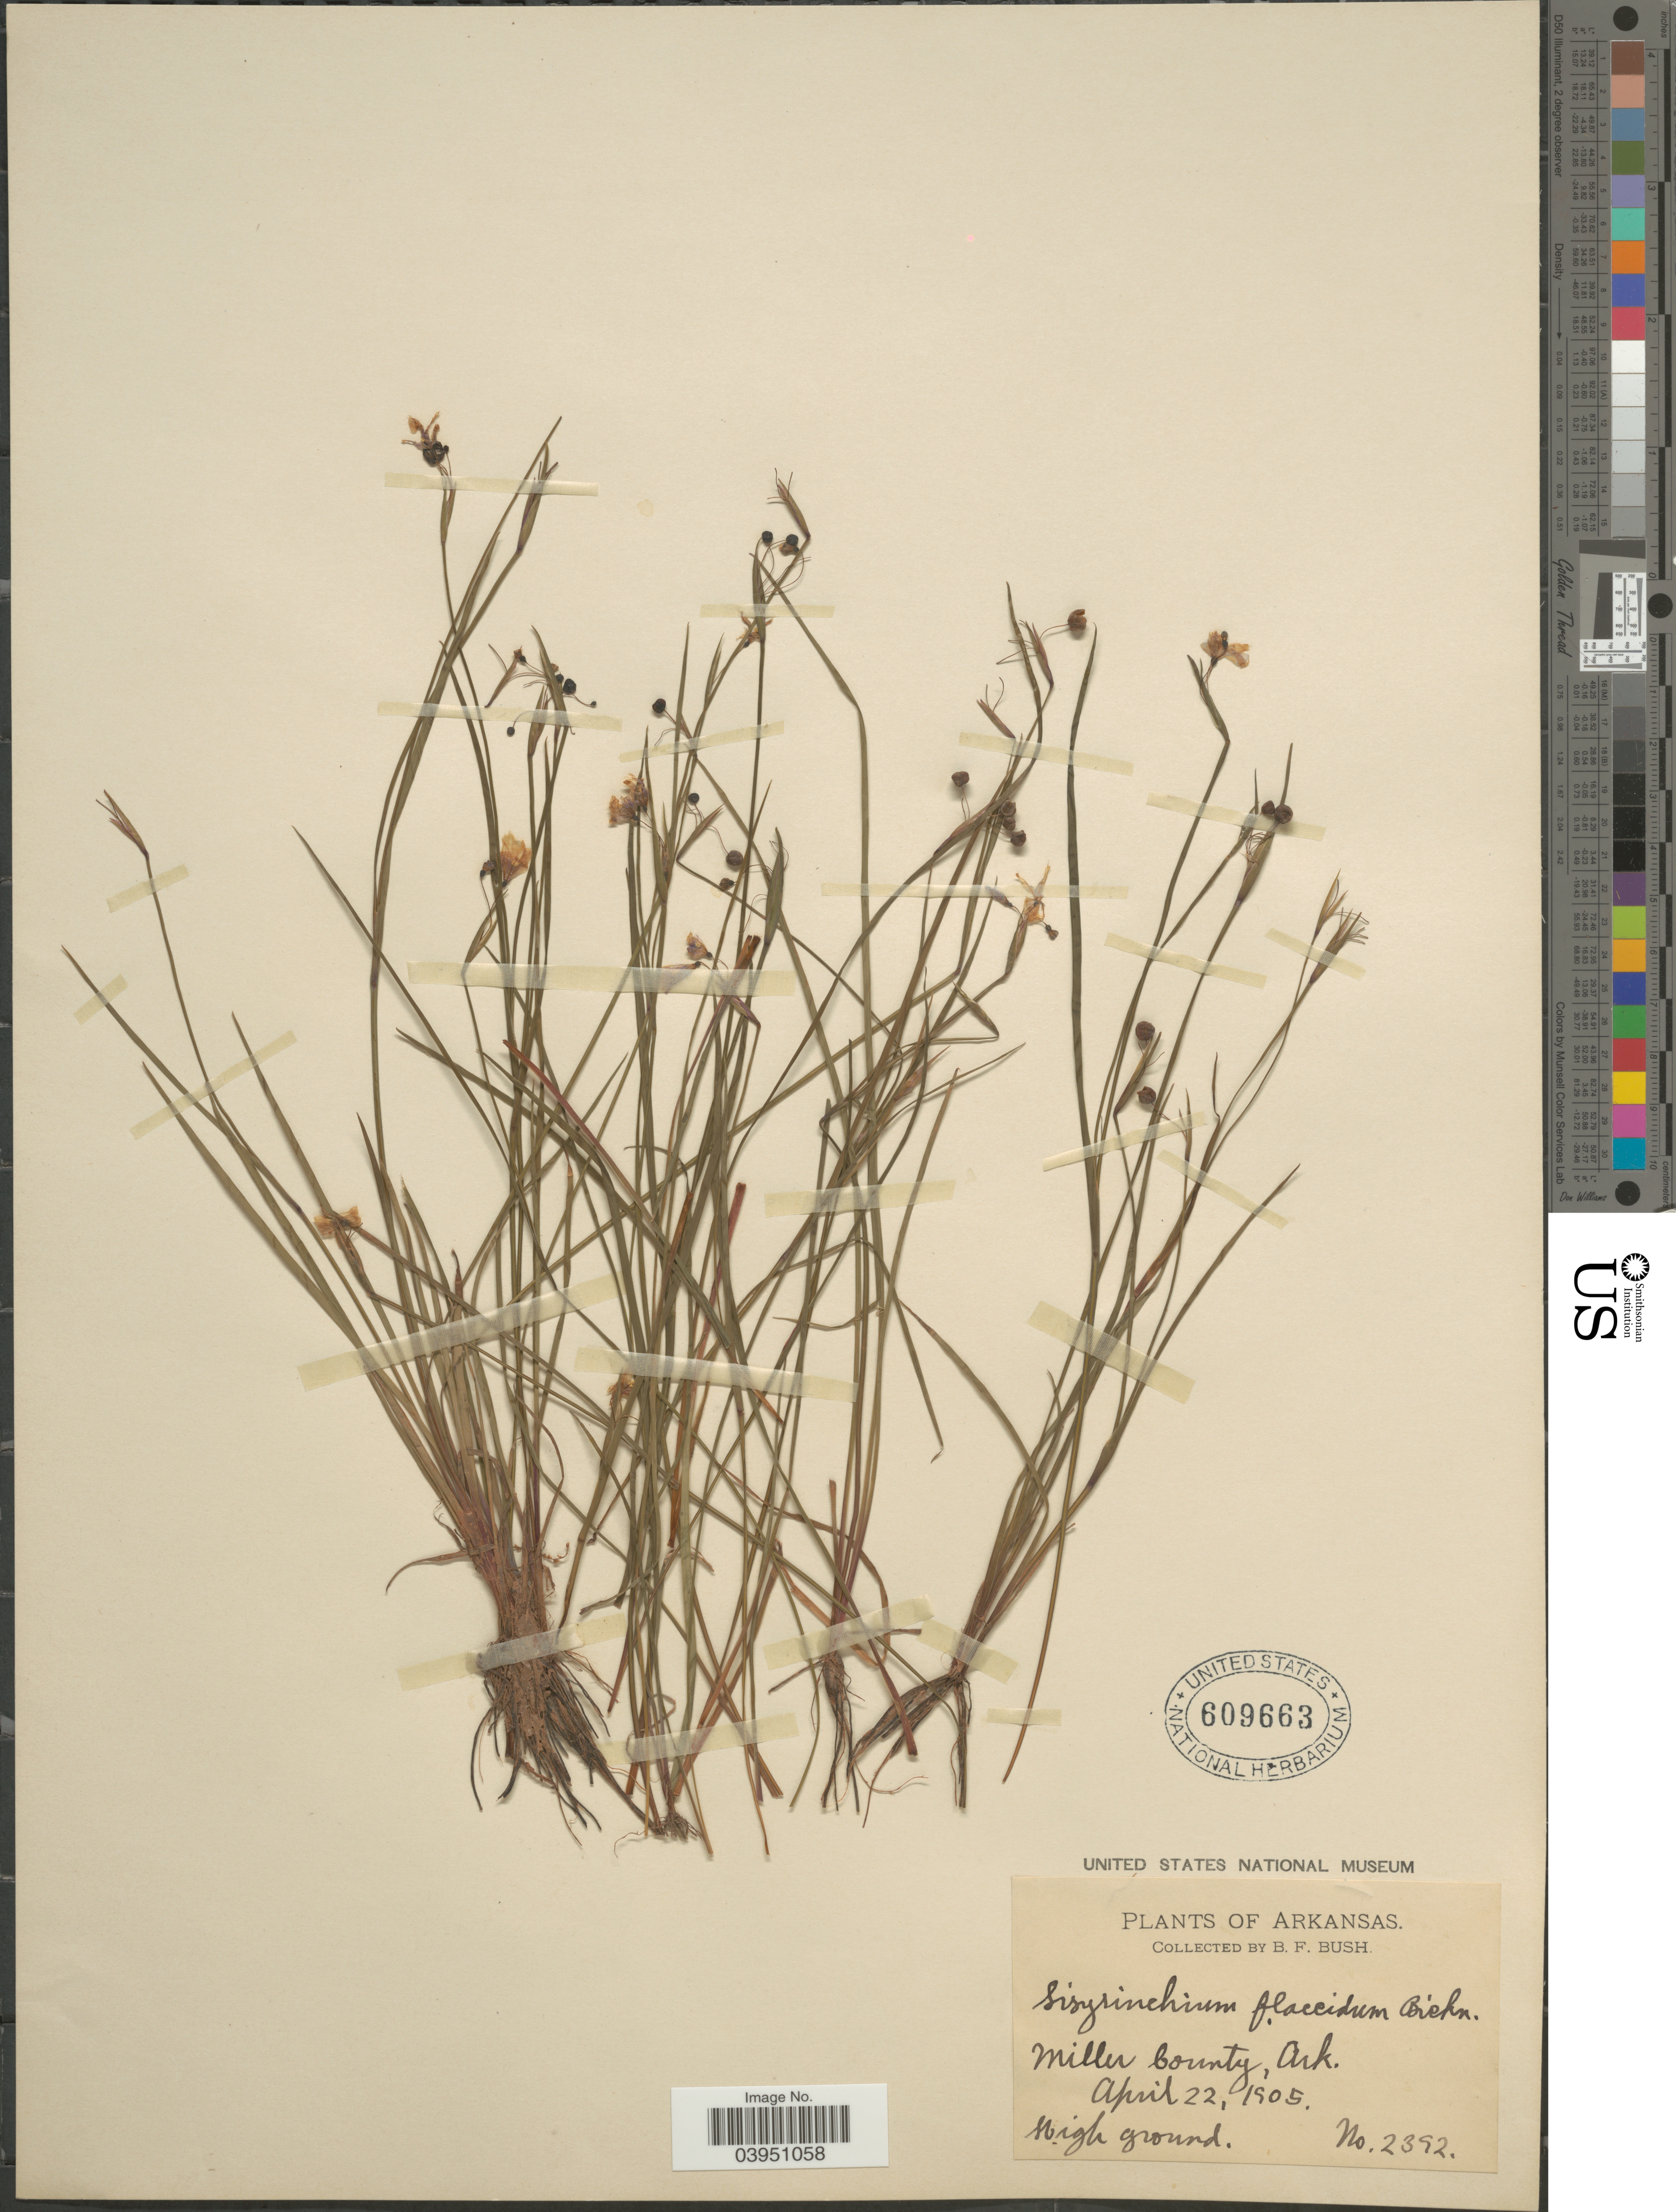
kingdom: Plantae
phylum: Tracheophyta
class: Liliopsida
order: Asparagales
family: Iridaceae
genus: Sisyrinchium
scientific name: Sisyrinchium flaccidum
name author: E.P. Bicknell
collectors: B. F. Bush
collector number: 2392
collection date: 1905-04-22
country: United States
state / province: Arkansas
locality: Miller County.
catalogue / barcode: US 609663